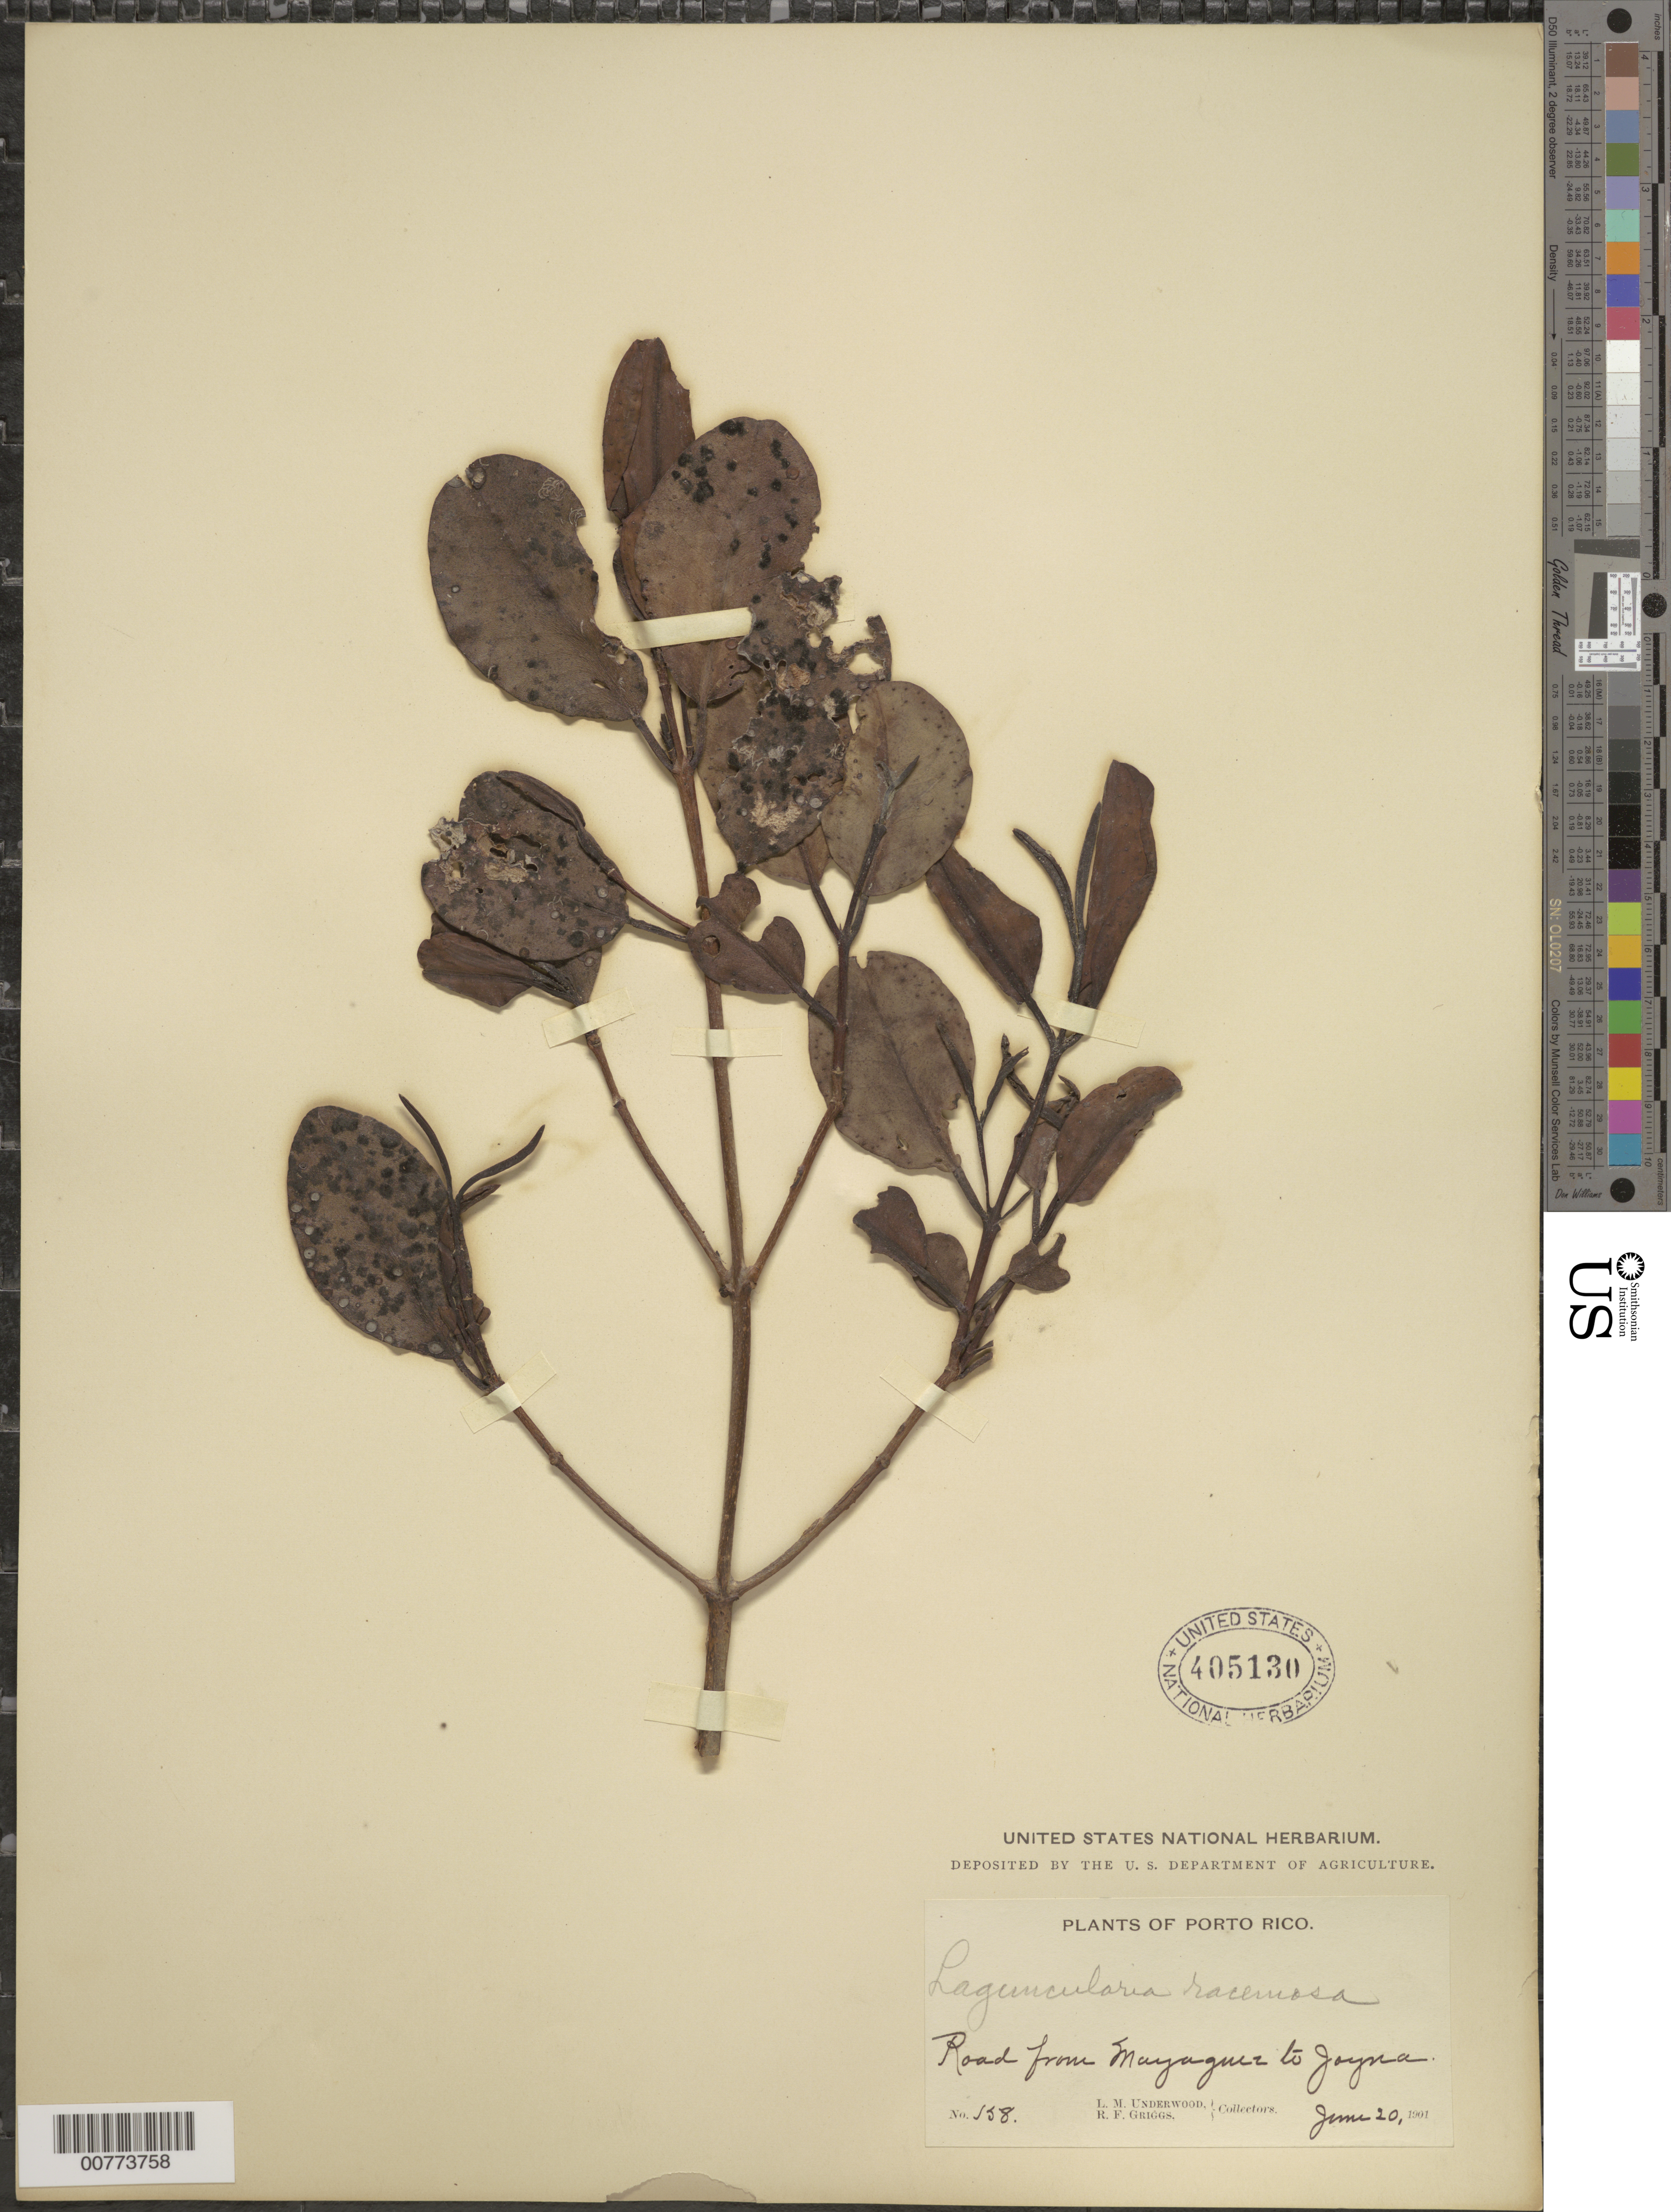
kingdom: Plantae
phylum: Tracheophyta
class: Magnoliopsida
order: Myrtales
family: Combretaceae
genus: Laguncularia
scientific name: Laguncularia racemosa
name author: (L.) C.F. Gaertn.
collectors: L. M. Underwood & R. F. Griggs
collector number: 158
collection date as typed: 20 Jun 1901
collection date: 1901-06-20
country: Puerto Rico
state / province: Mayagüez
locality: road to Mayagüez to Joyuda.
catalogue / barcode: US 405130